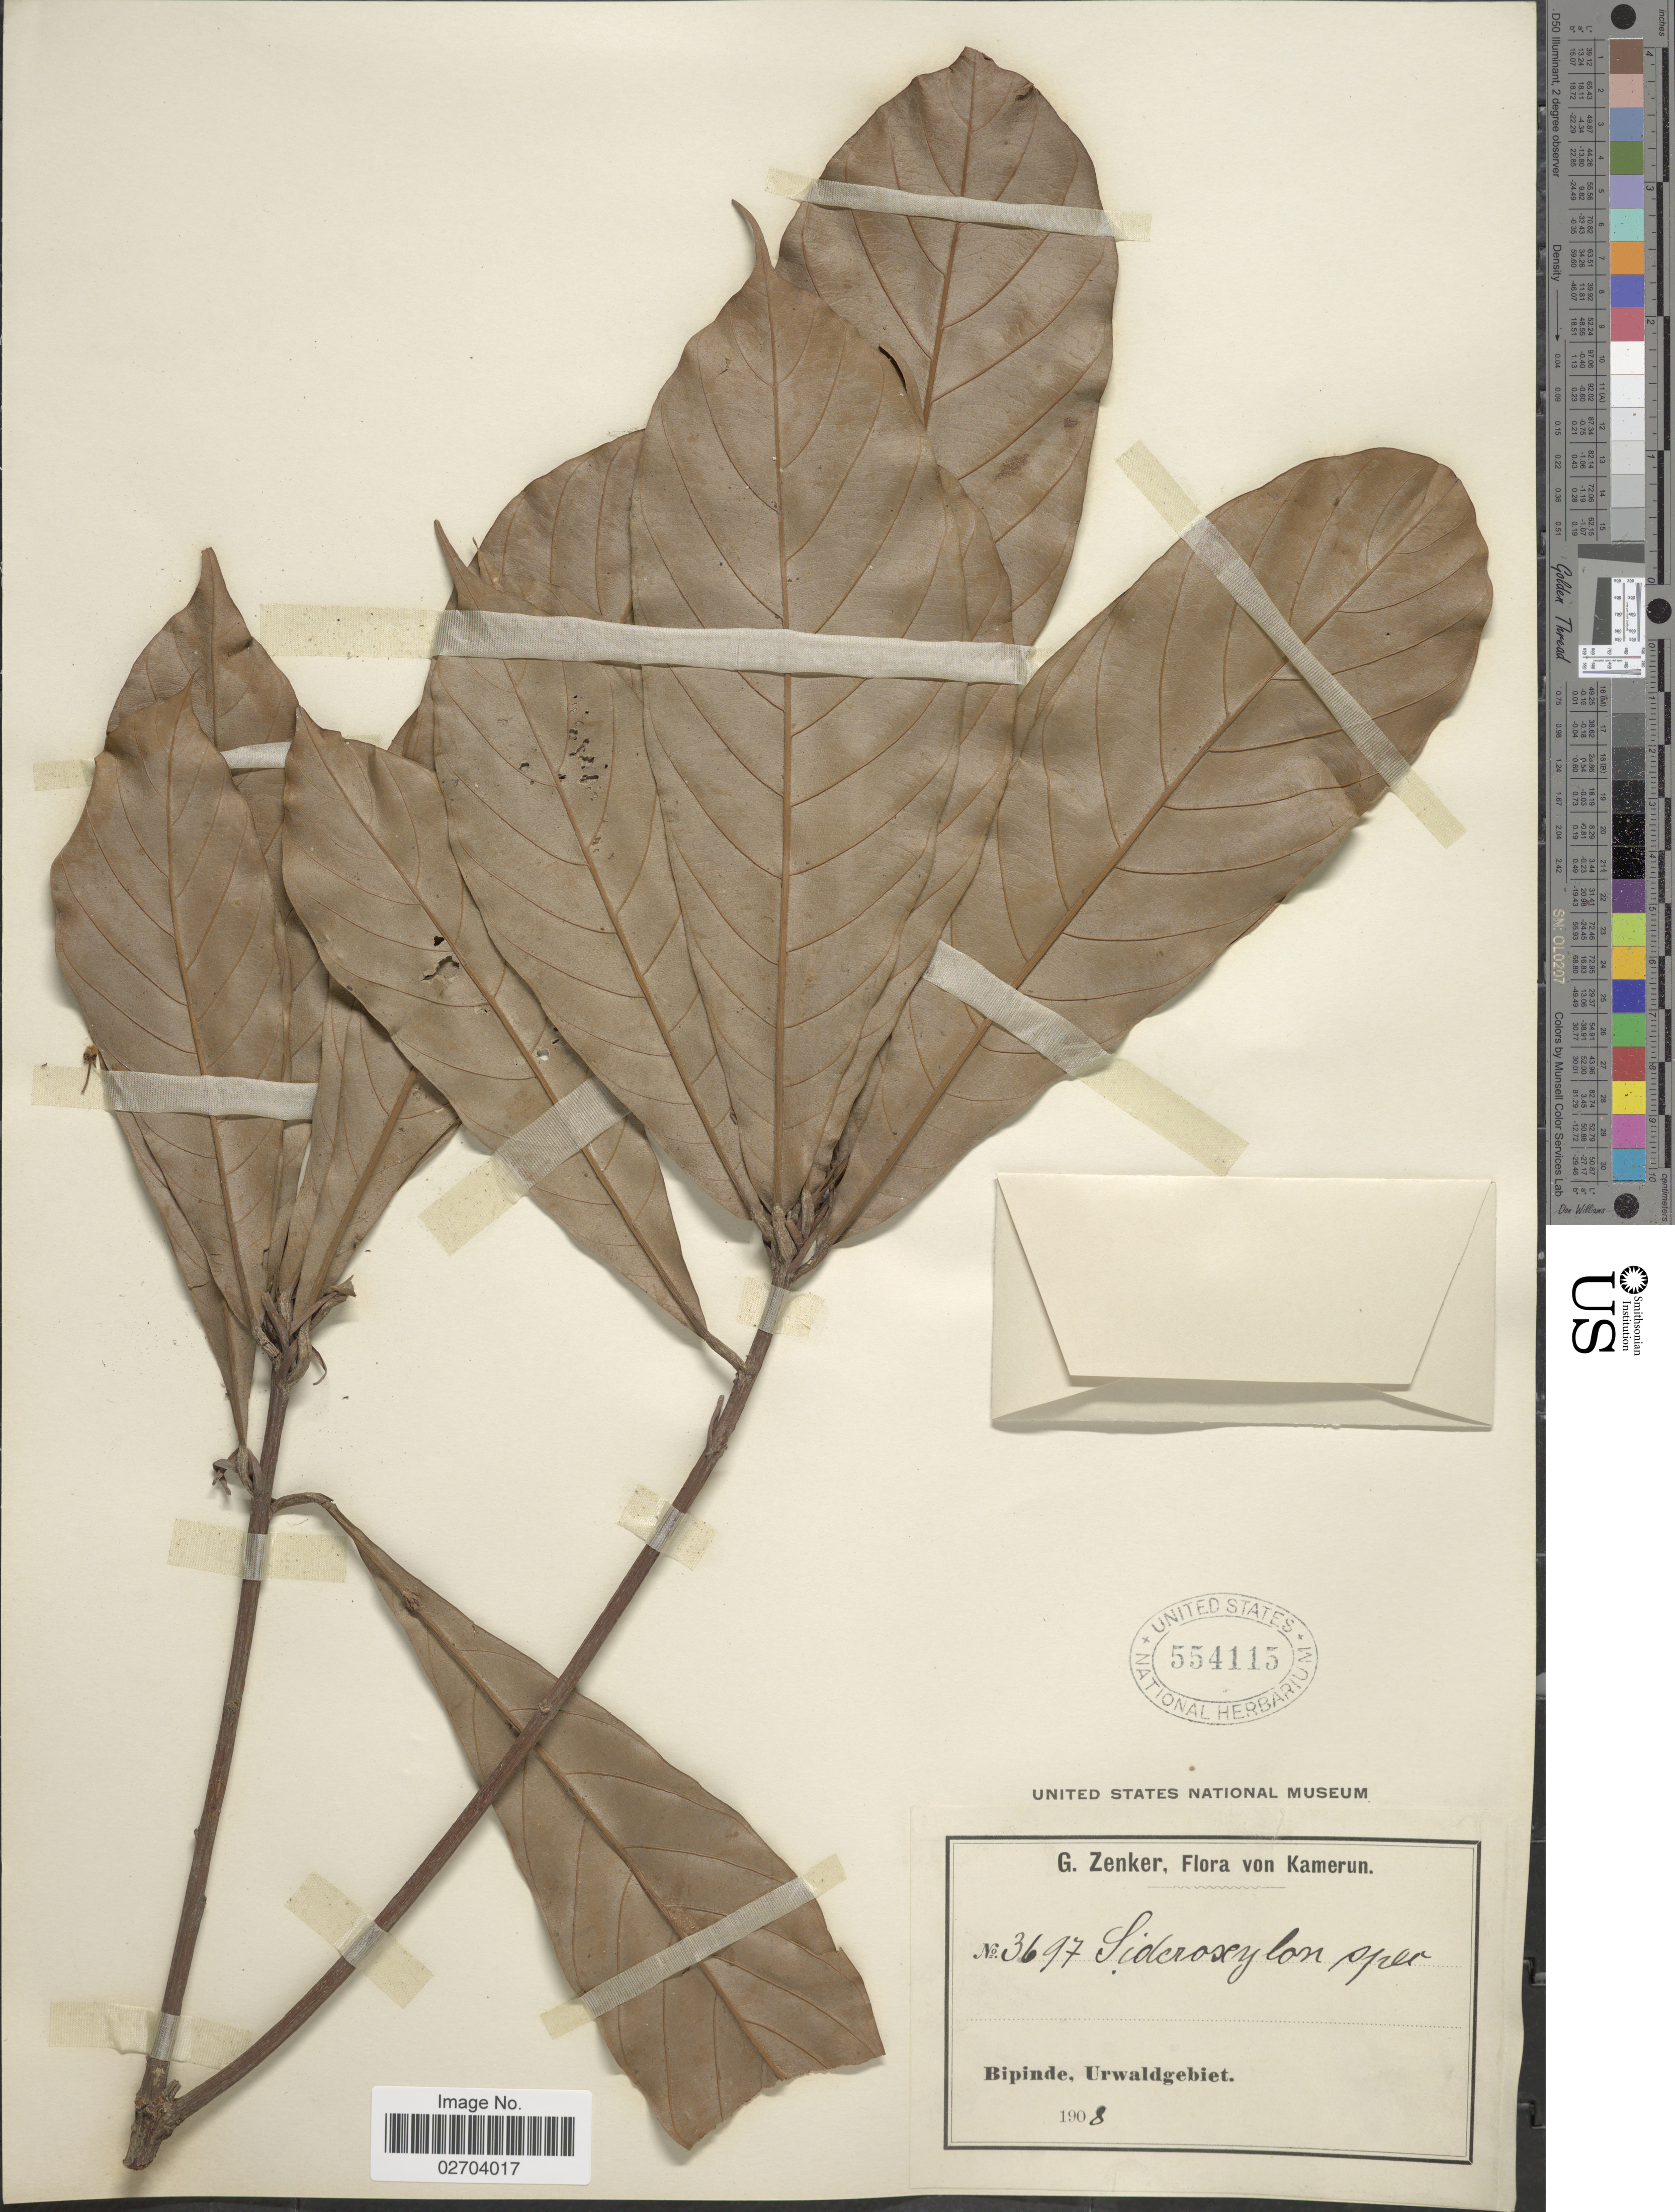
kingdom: Plantae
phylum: Tracheophyta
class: Magnoliopsida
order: Ericales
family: Sapotaceae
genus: Sideroxylon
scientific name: Sideroxylon sp.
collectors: G. A. Zenker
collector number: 3697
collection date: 1908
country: Cameroon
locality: Kamerun, Bipinde, Urwaldgebiet.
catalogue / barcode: US 554115